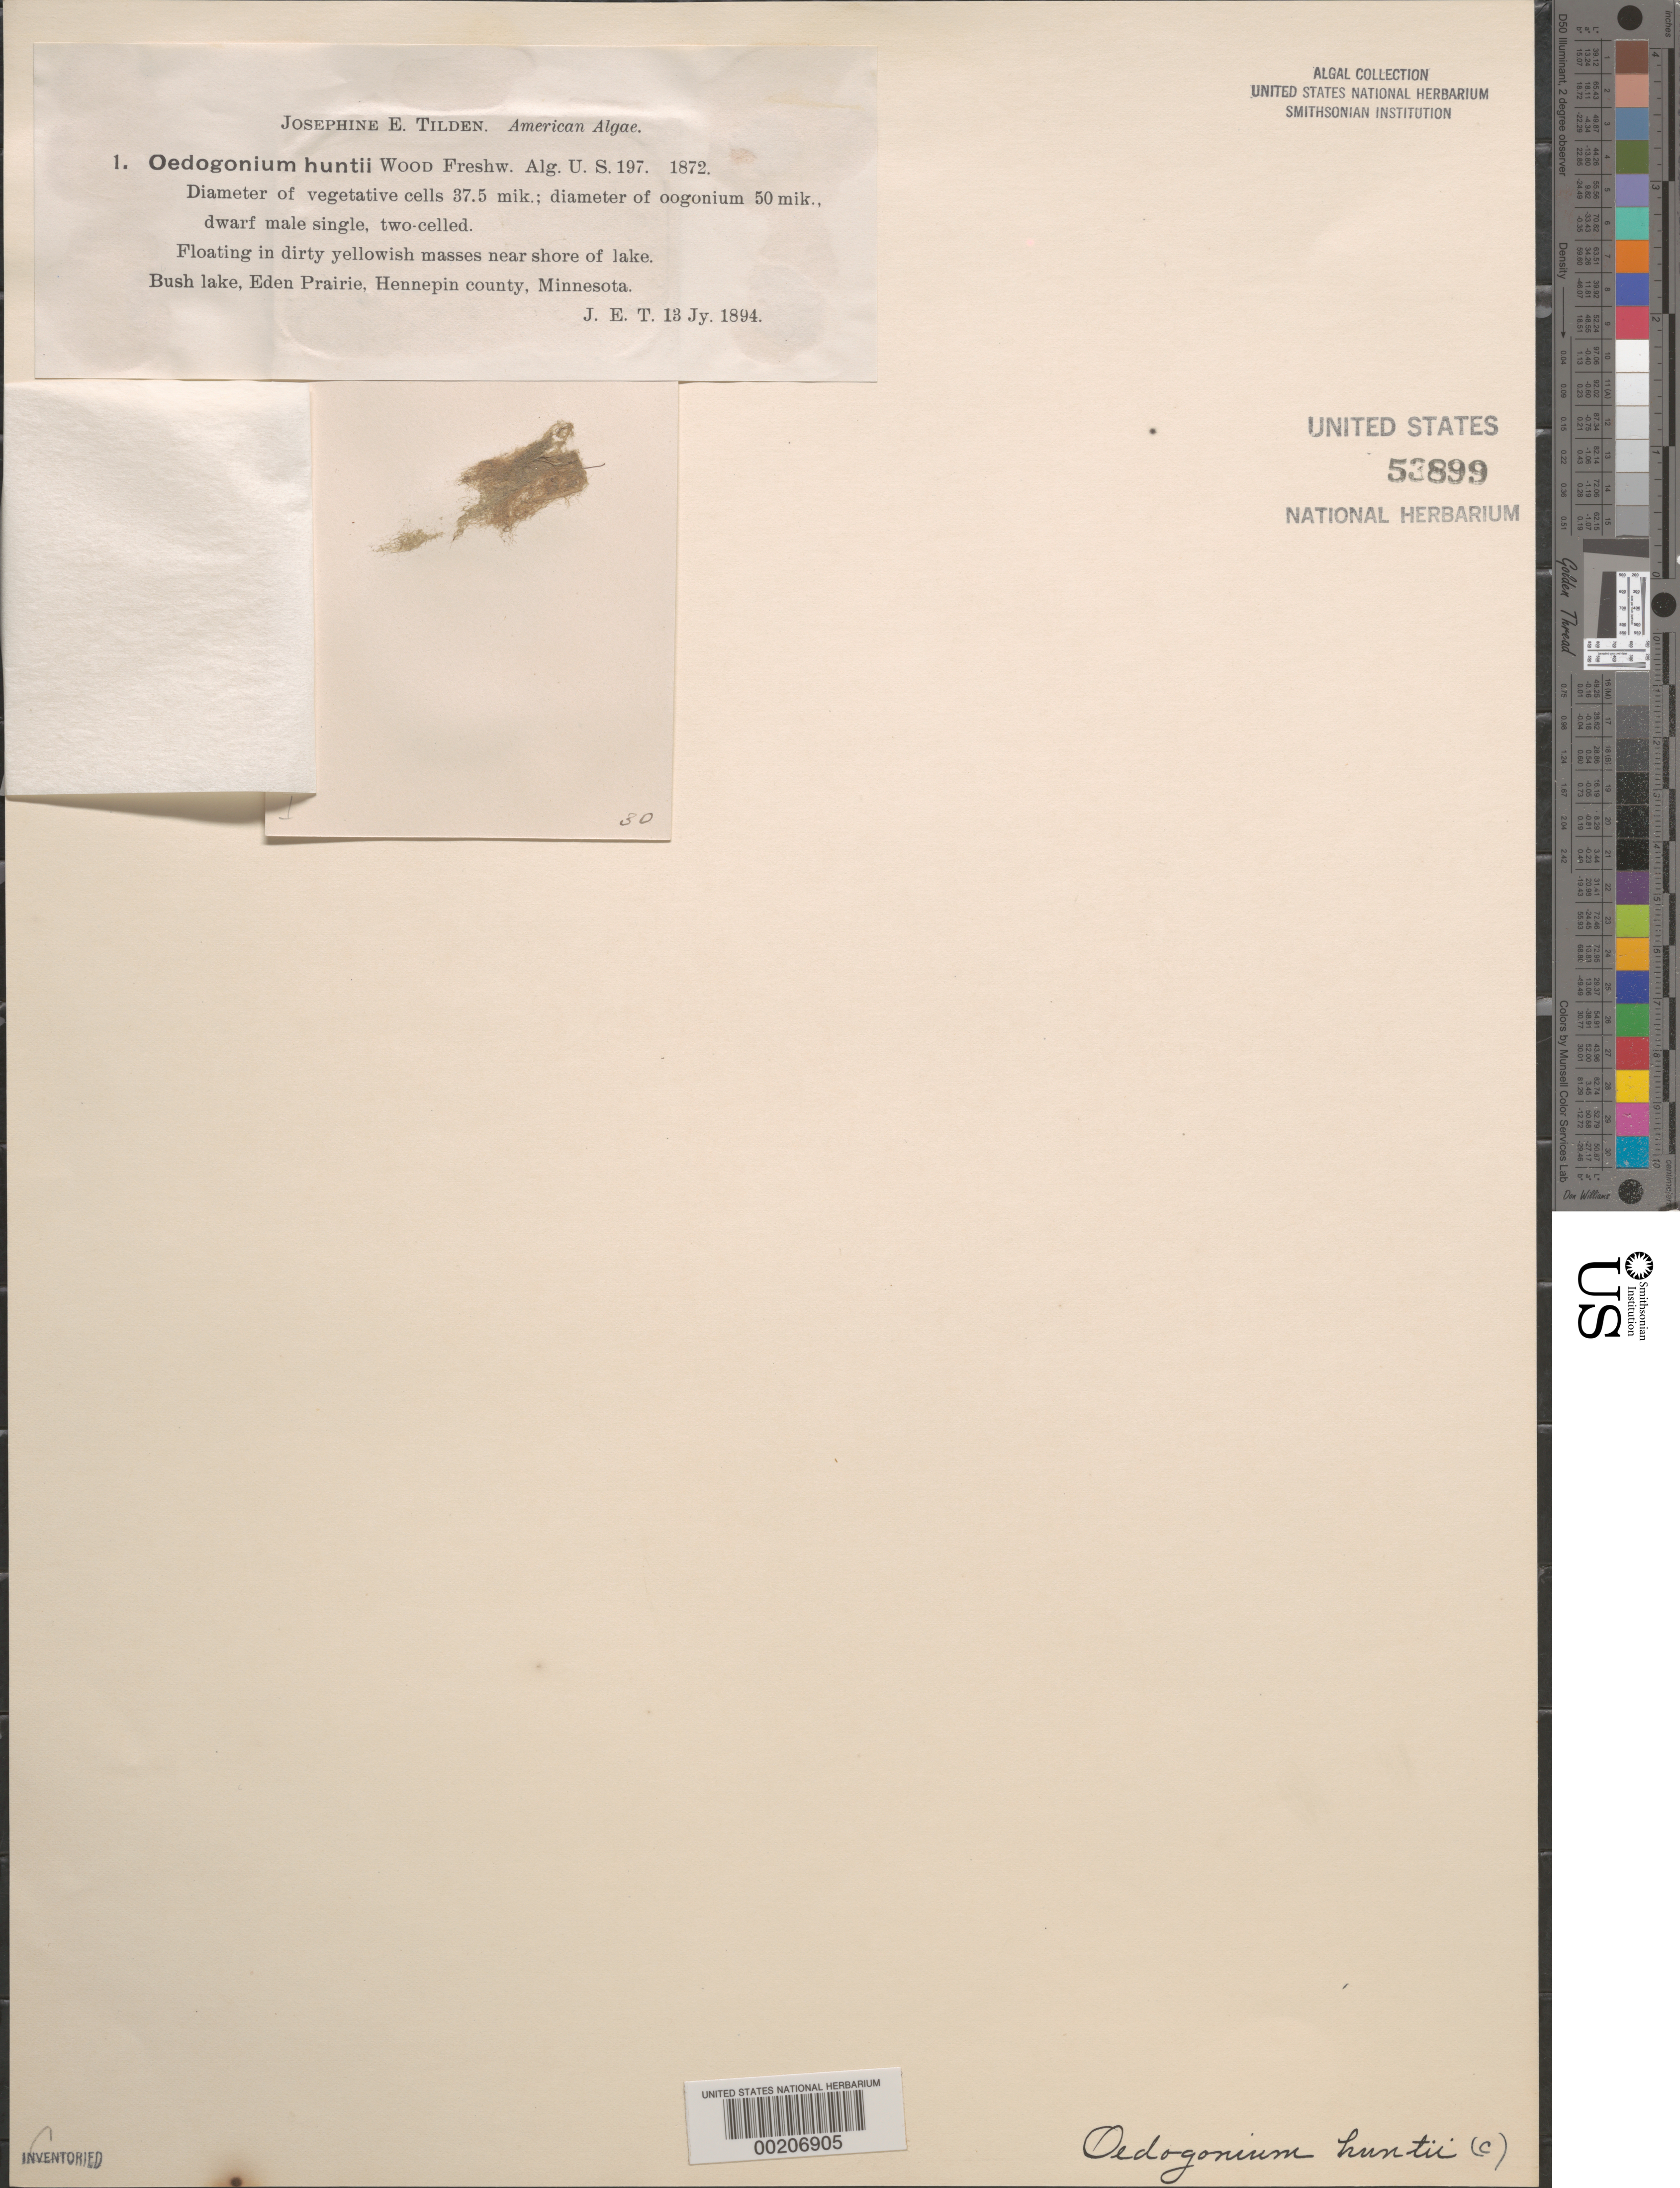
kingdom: Plantae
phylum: Chlorophyta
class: Chlorophyceae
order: Oedogoniales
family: Oedogoniaceae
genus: Oedogonium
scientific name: Oedogonium huntii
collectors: J. E. Tilden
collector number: JET 1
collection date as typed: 13 Jul 1894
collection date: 1894-07-13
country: United States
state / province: Minnesota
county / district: Hennepin County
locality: Eden Prairie, Bush Lake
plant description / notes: Tilden, American Algae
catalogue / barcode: US 53899